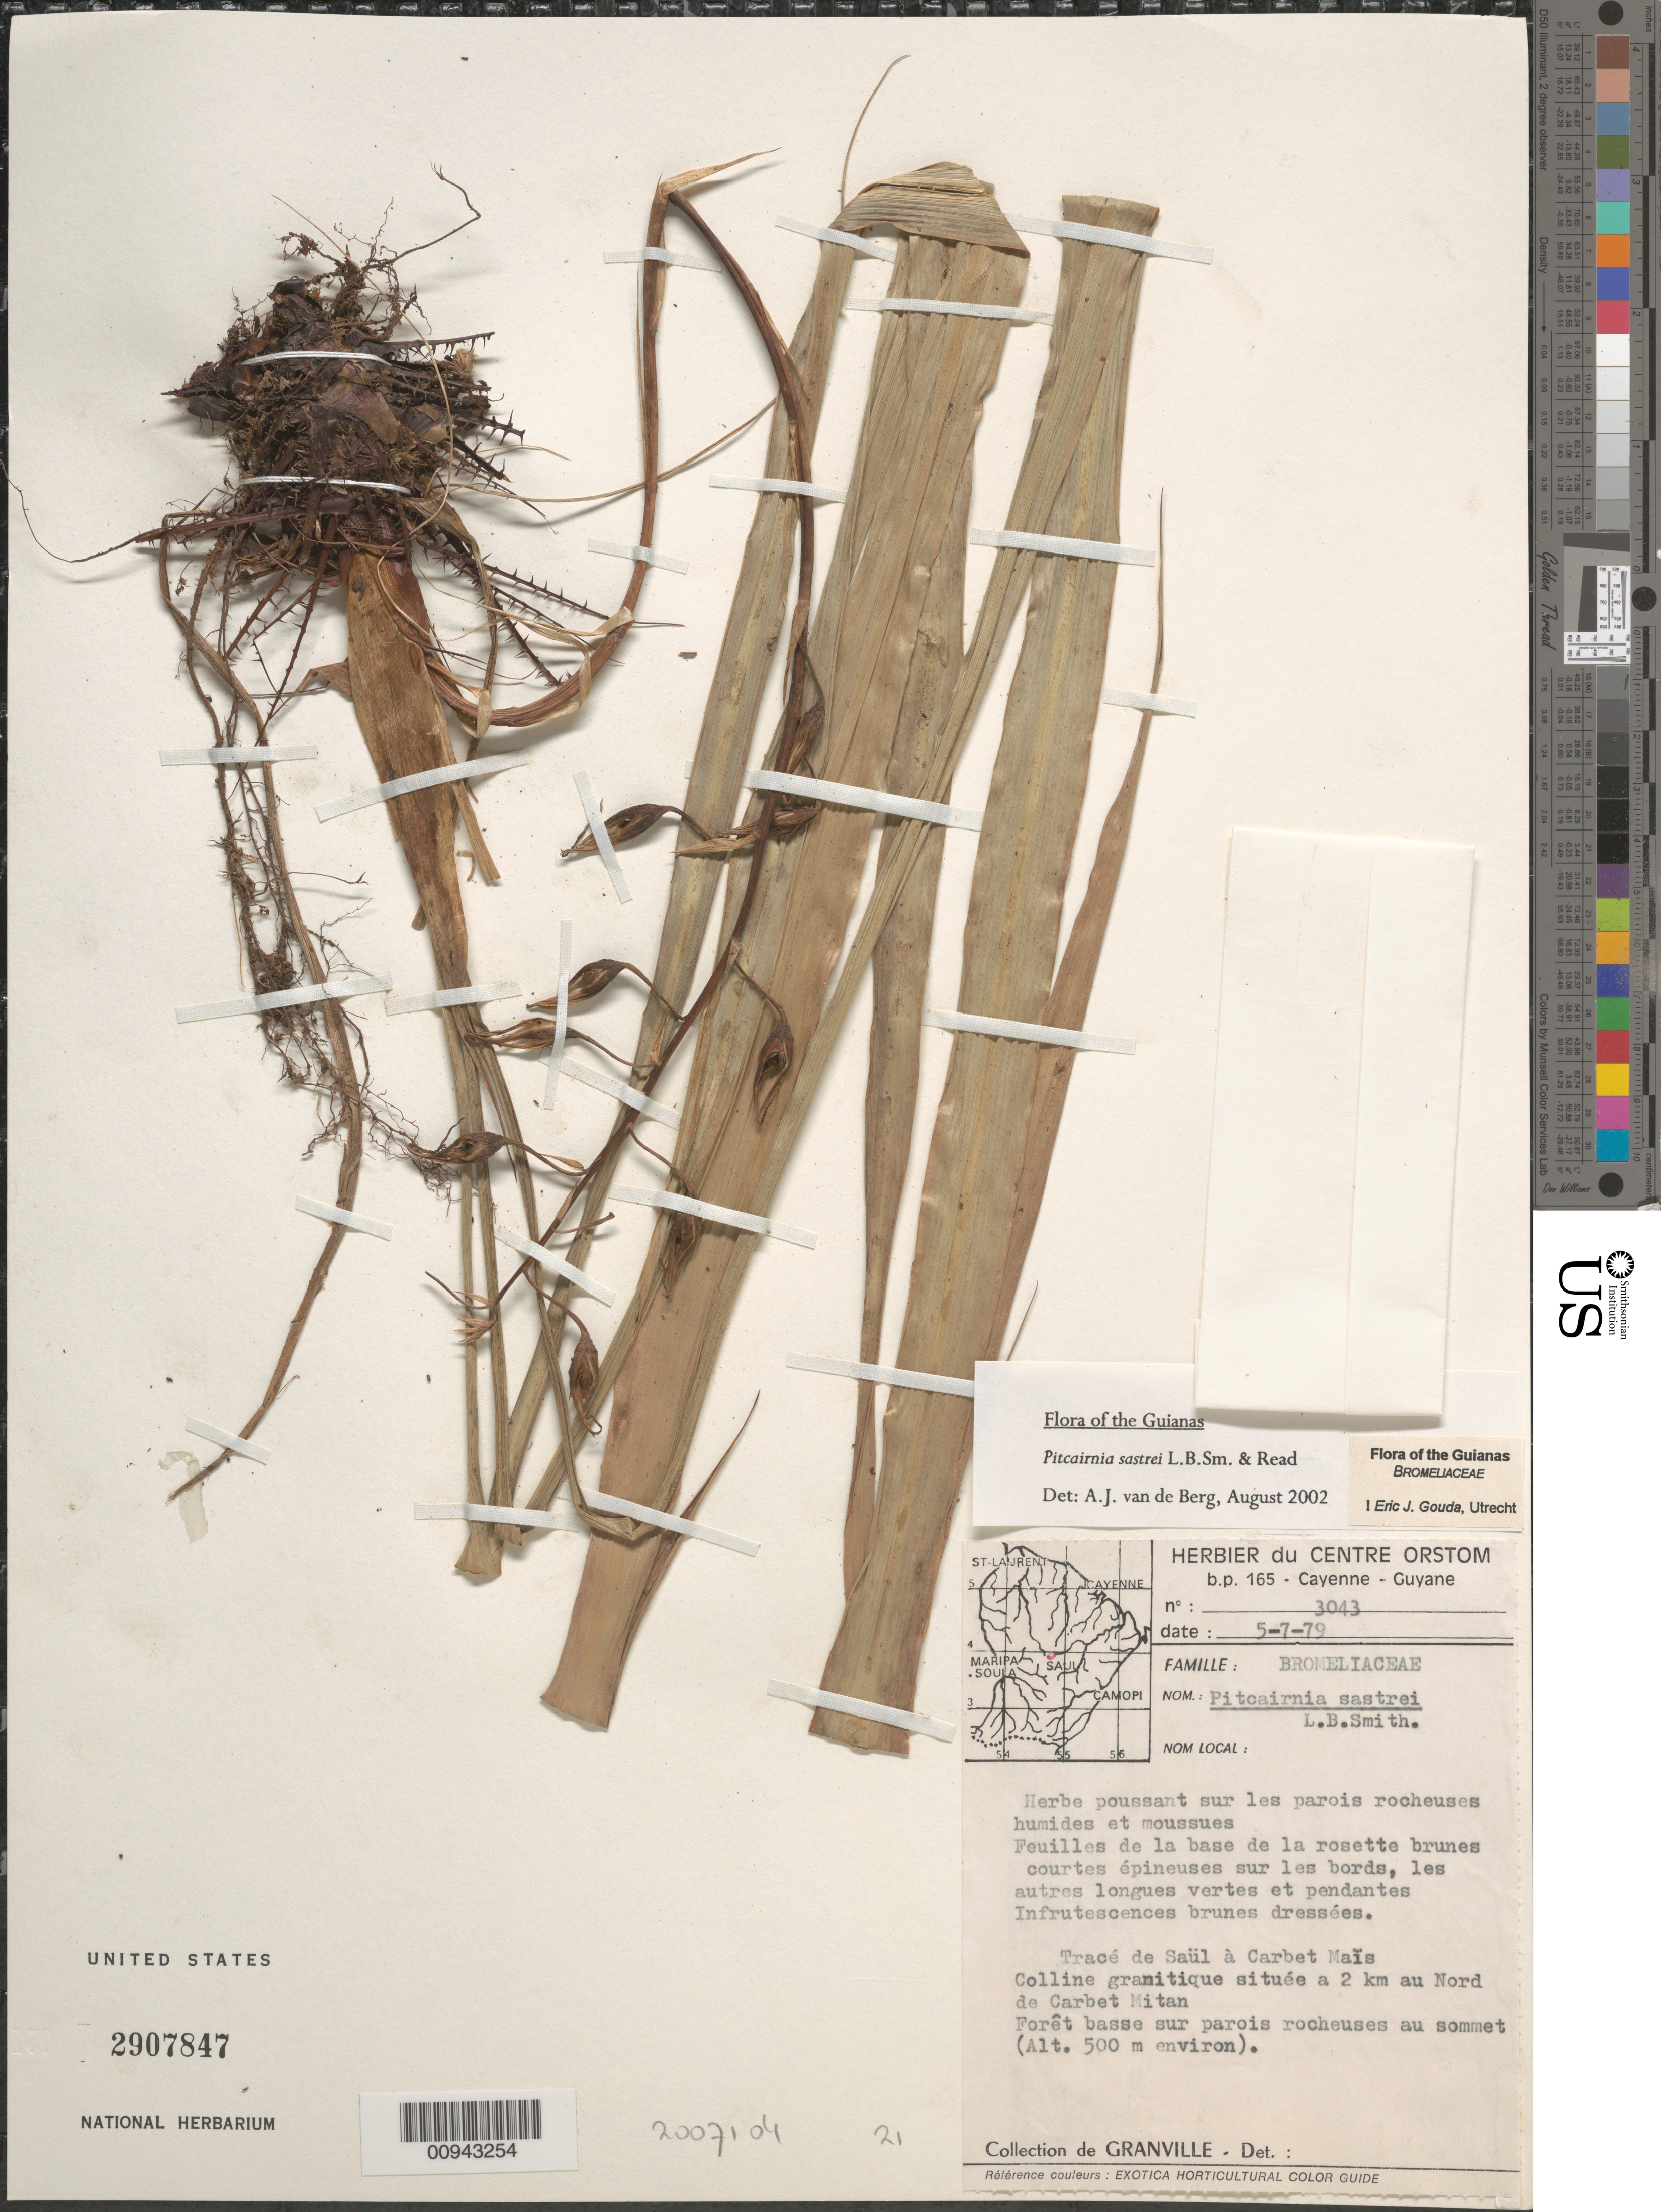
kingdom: Plantae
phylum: Tracheophyta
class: Liliopsida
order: Poales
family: Bromeliaceae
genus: Pitcairnia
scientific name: Pitcairnia sastrei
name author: L.B. Sm. & Read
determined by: van de Berg, A. J.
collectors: J.-J. de Granville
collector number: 3043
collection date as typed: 5-Jul-79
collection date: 1979-07-05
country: French Guiana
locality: Saül, à Carbet Maïs, 2 km au Nord de Carbet Mitan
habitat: Colline granitique. Foret basse sur parois rocheuses au sommet; poussant sur les parois rocheuses humides et moussues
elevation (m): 500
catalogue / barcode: US 2907847